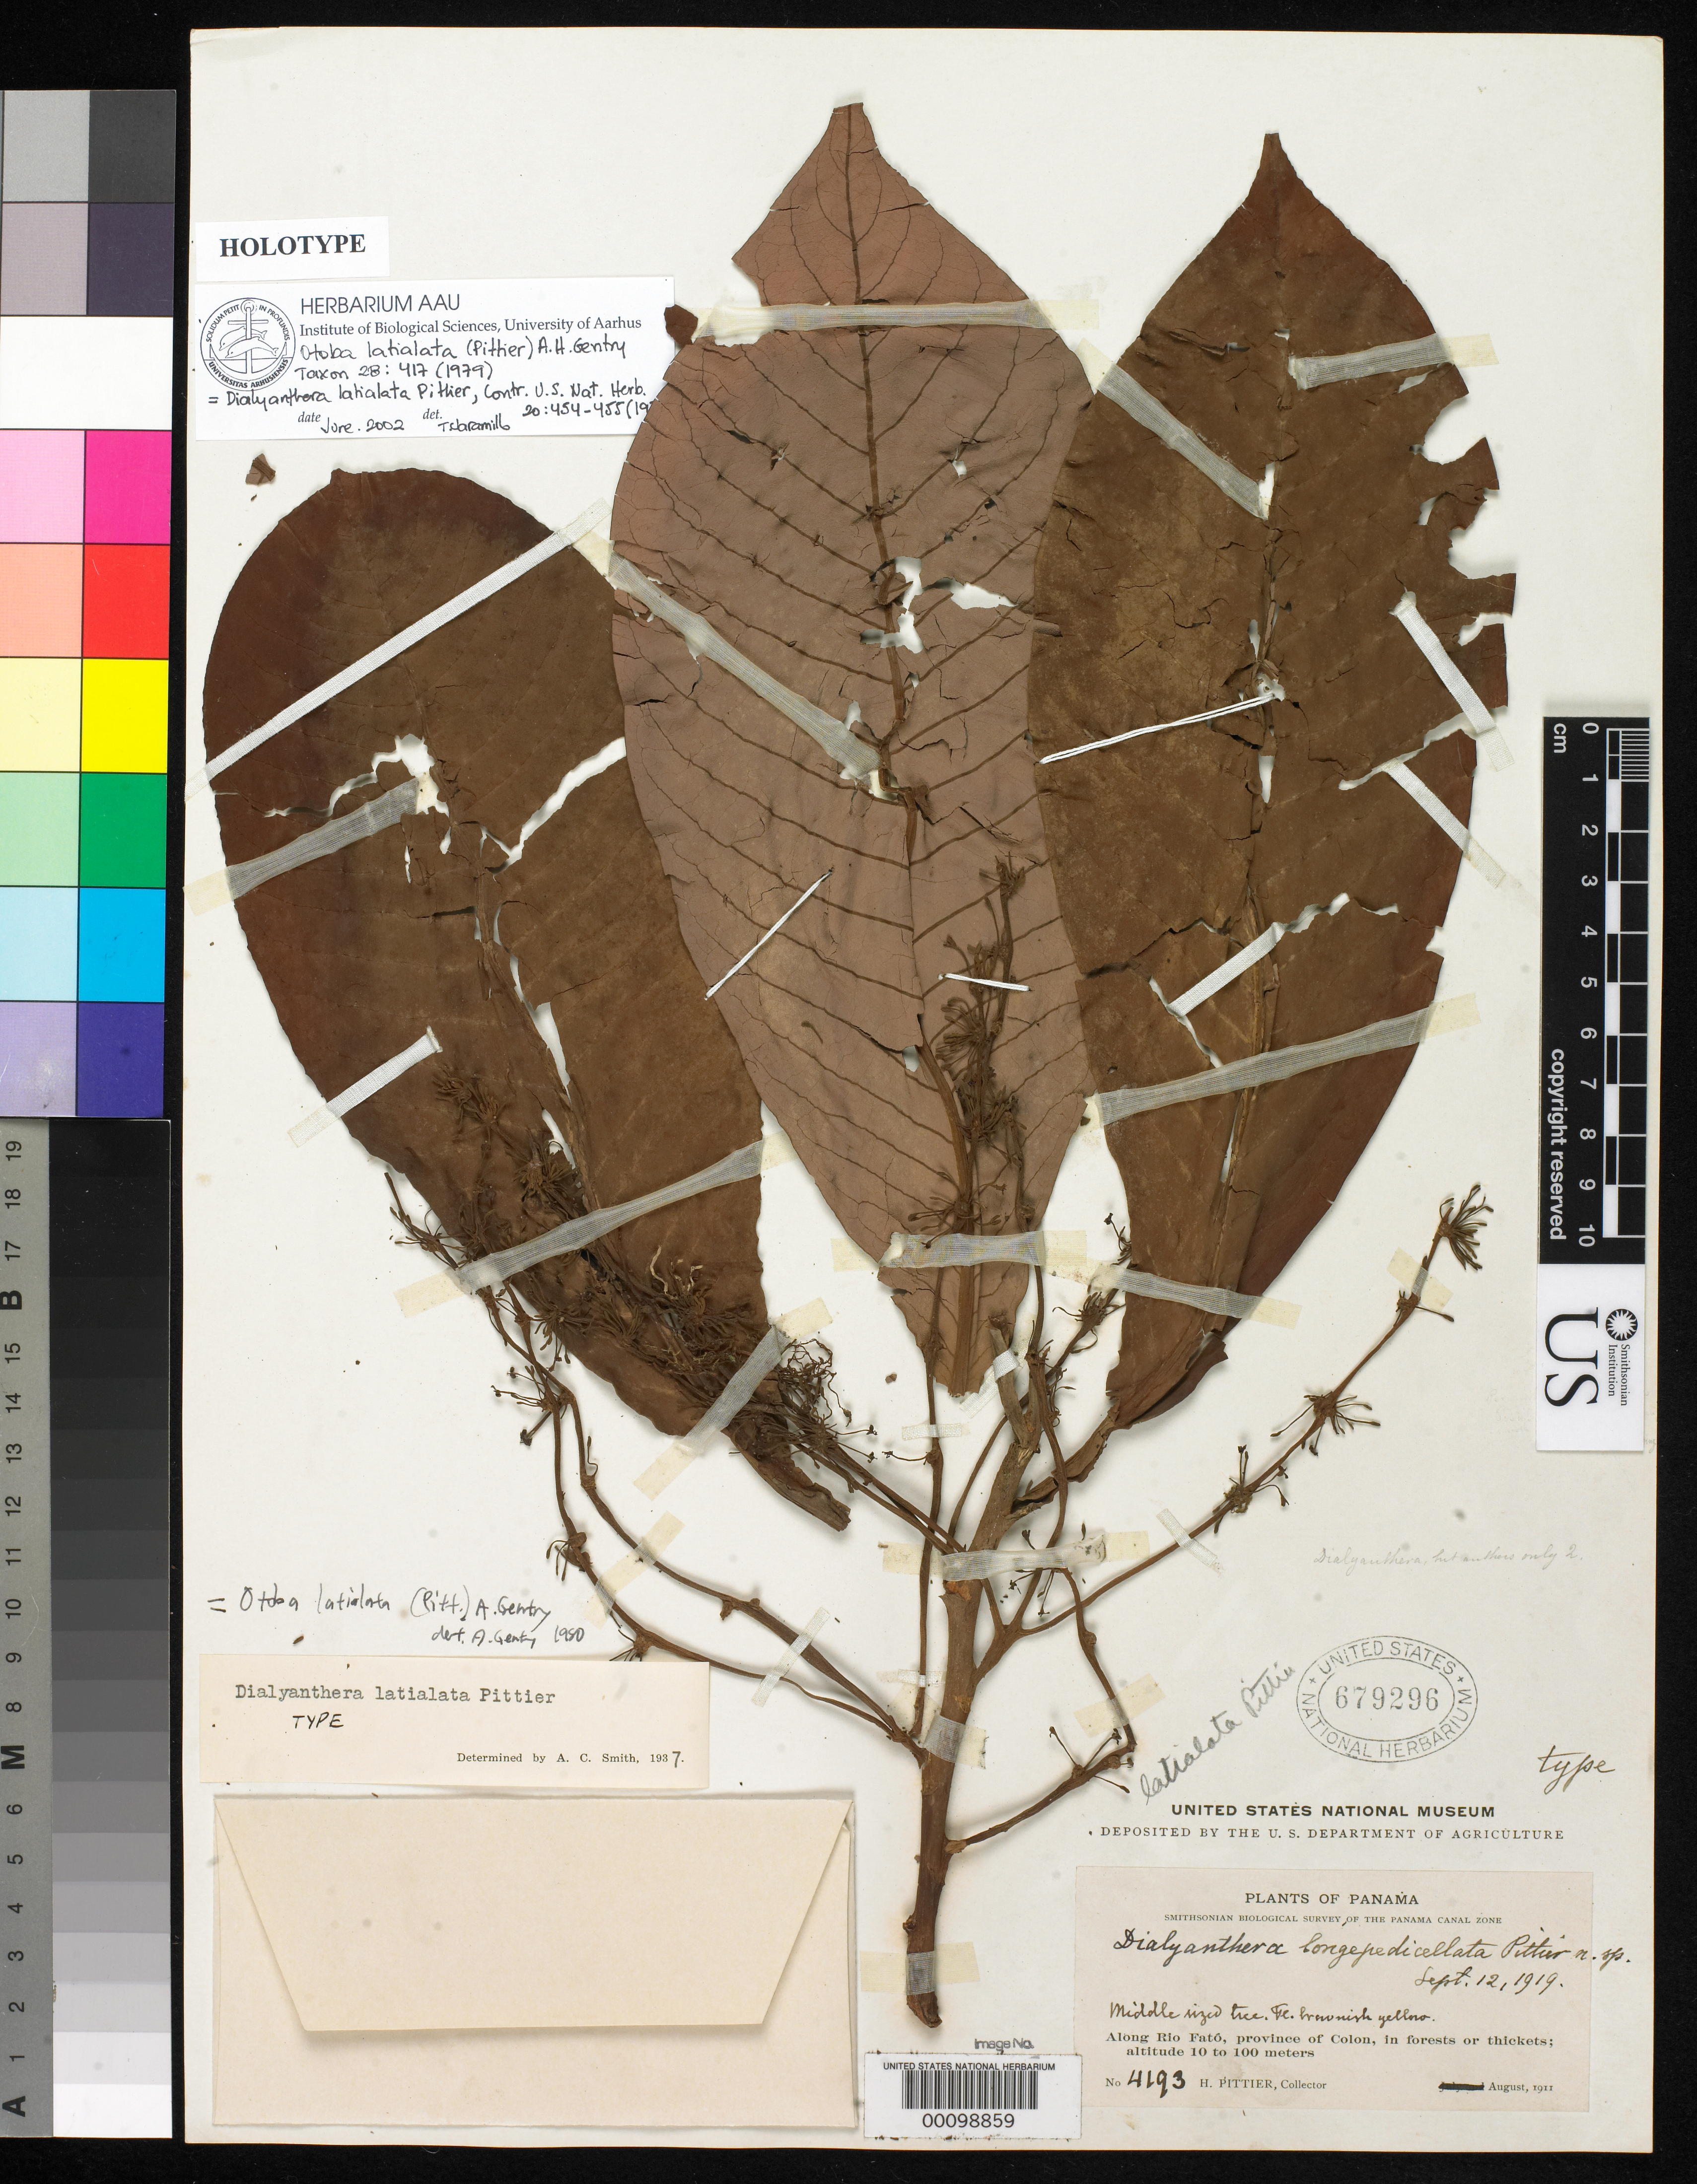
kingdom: Plantae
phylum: Tracheophyta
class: Magnoliopsida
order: Magnoliales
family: Myristicaceae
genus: Dialyanthera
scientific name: Dialyanthera latialata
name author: Pittier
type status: Holotype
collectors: H. F. Pittier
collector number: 4193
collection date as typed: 16 Aug 1911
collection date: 1911-08-16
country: Panama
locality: Fato' River, above Nombre de Dios, Caribbean coast.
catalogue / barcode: US 679296